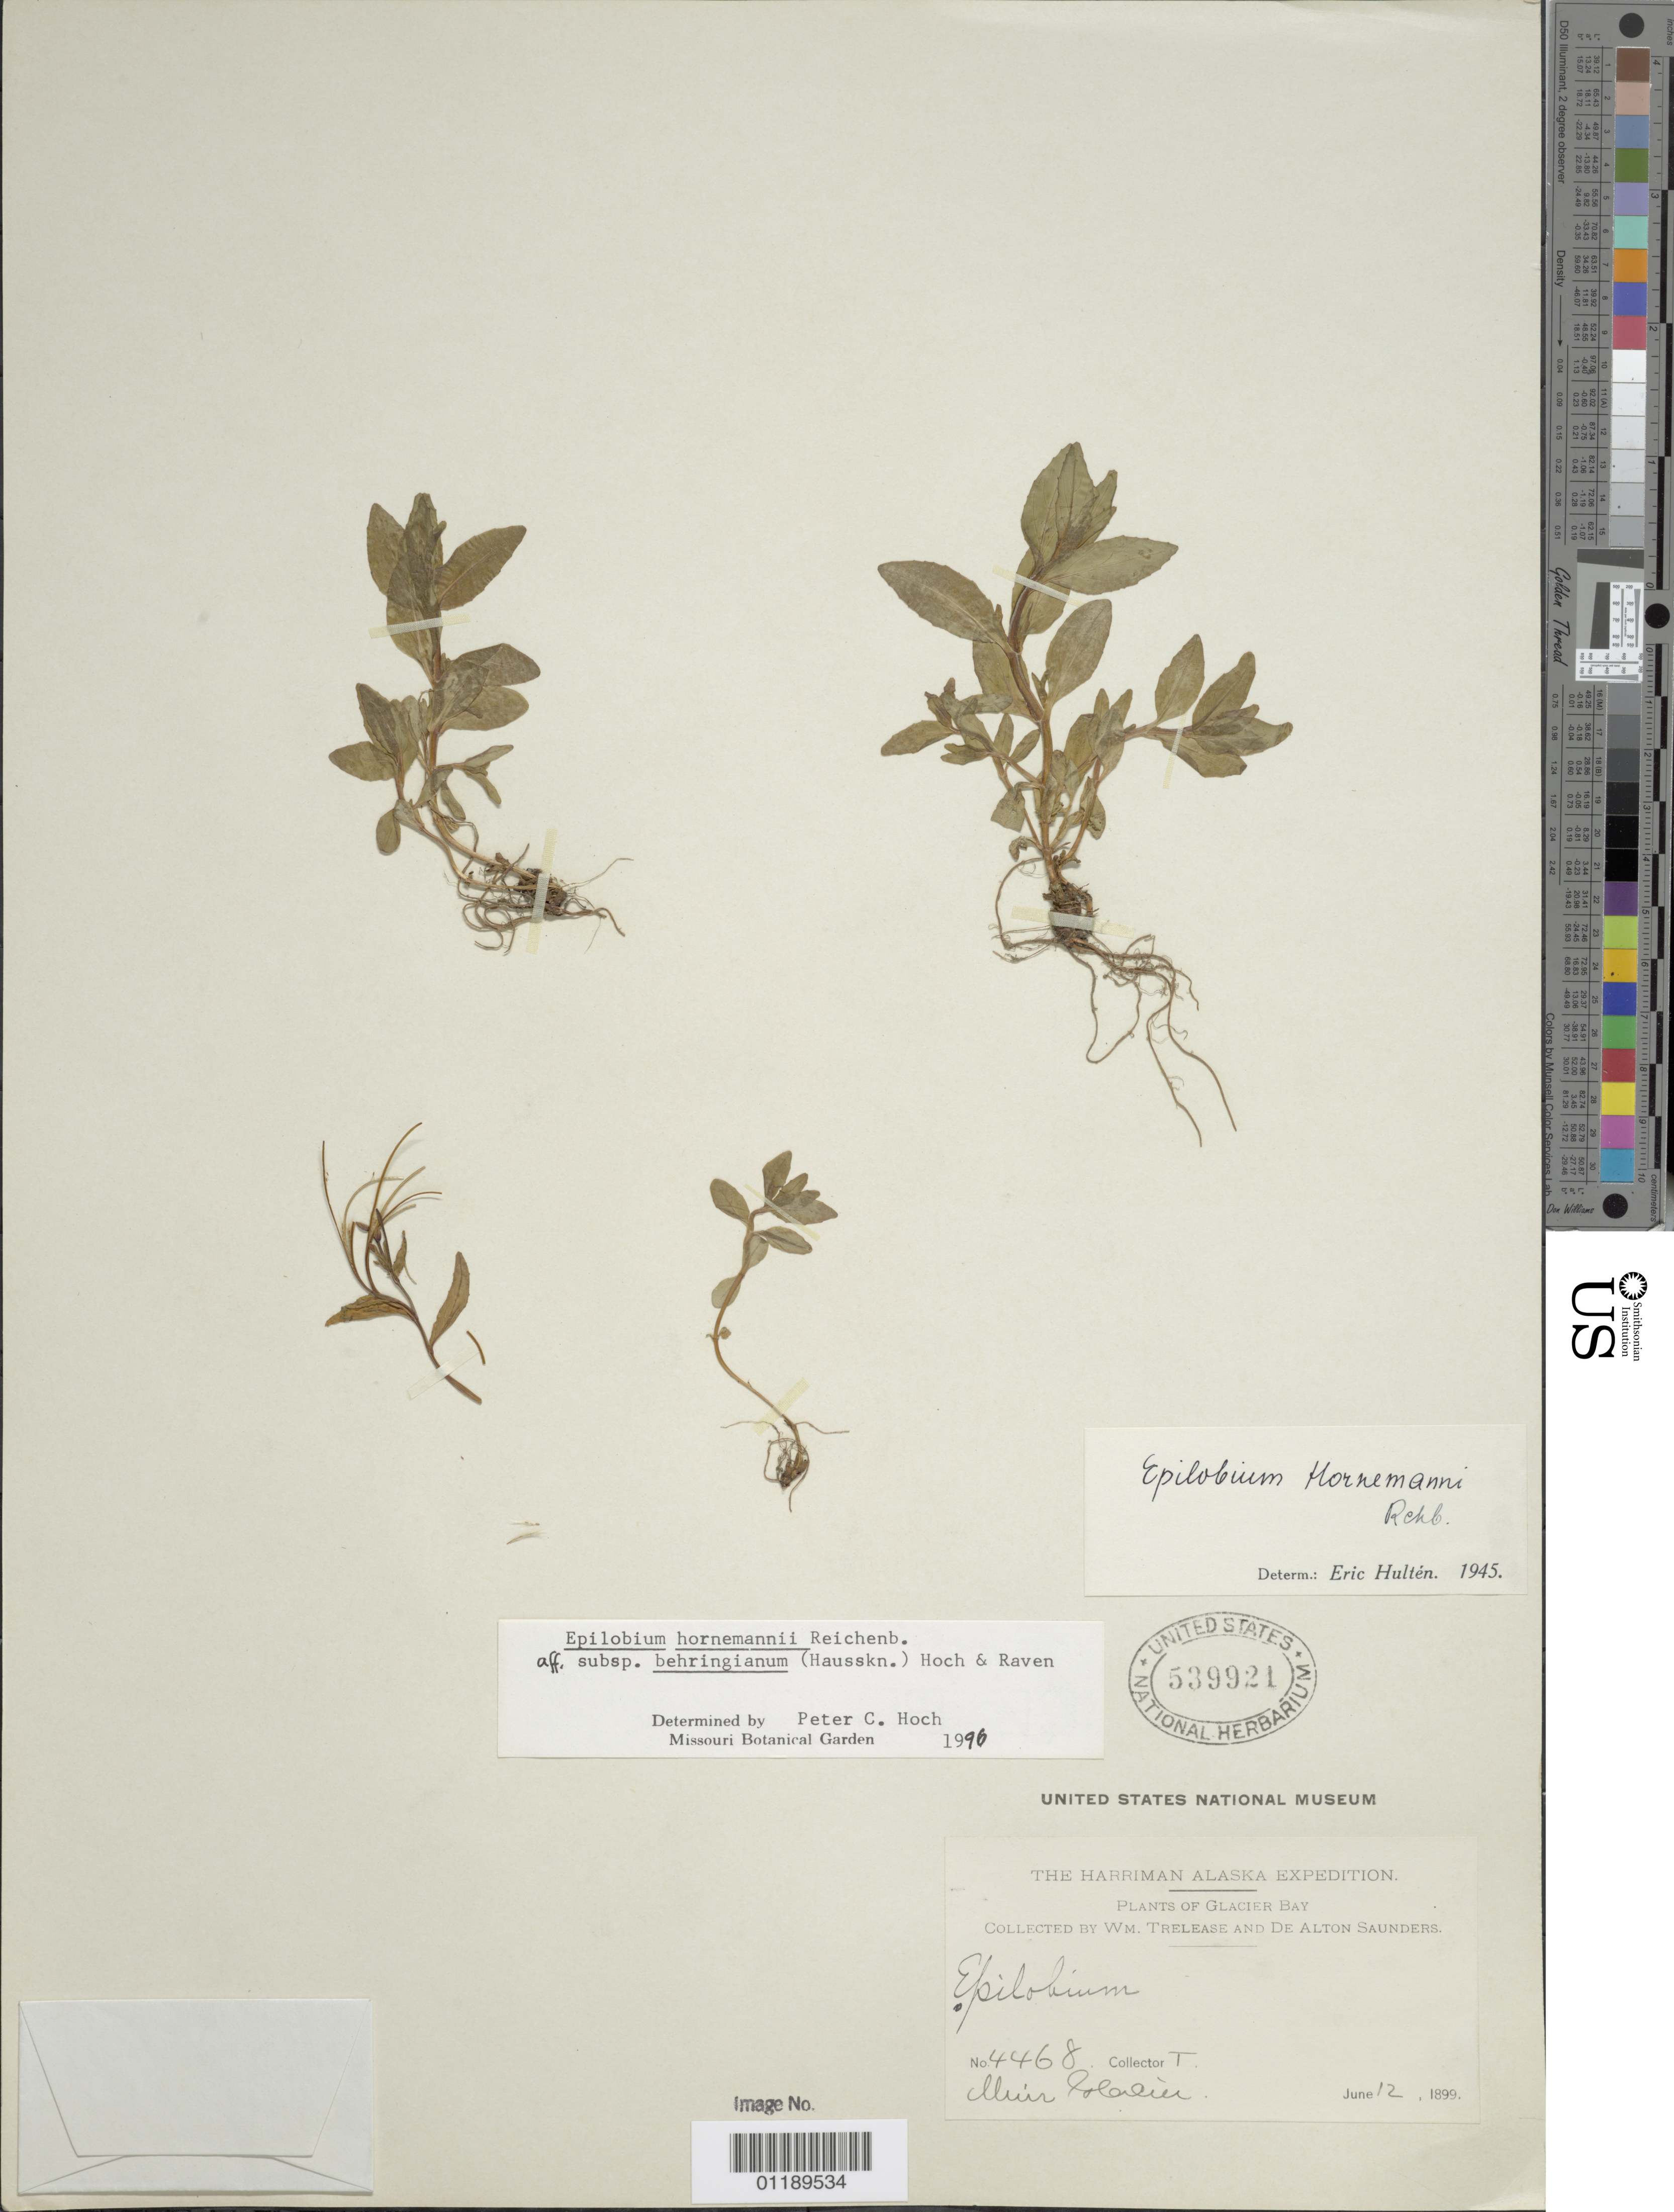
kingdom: Plantae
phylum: Tracheophyta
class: Magnoliopsida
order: Myrtales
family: Onagraceae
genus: Epilobium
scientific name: Epilobium hornemannii subsp. behringianum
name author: (Hausskn.) Hoch & P.H. Raven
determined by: Hoch, P. C.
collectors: W. Trelease & D. Saunders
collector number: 4468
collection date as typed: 12 Jun 1899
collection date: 1899-06-12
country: United States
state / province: Alaska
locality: Muir Glacier.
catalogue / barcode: US 539921